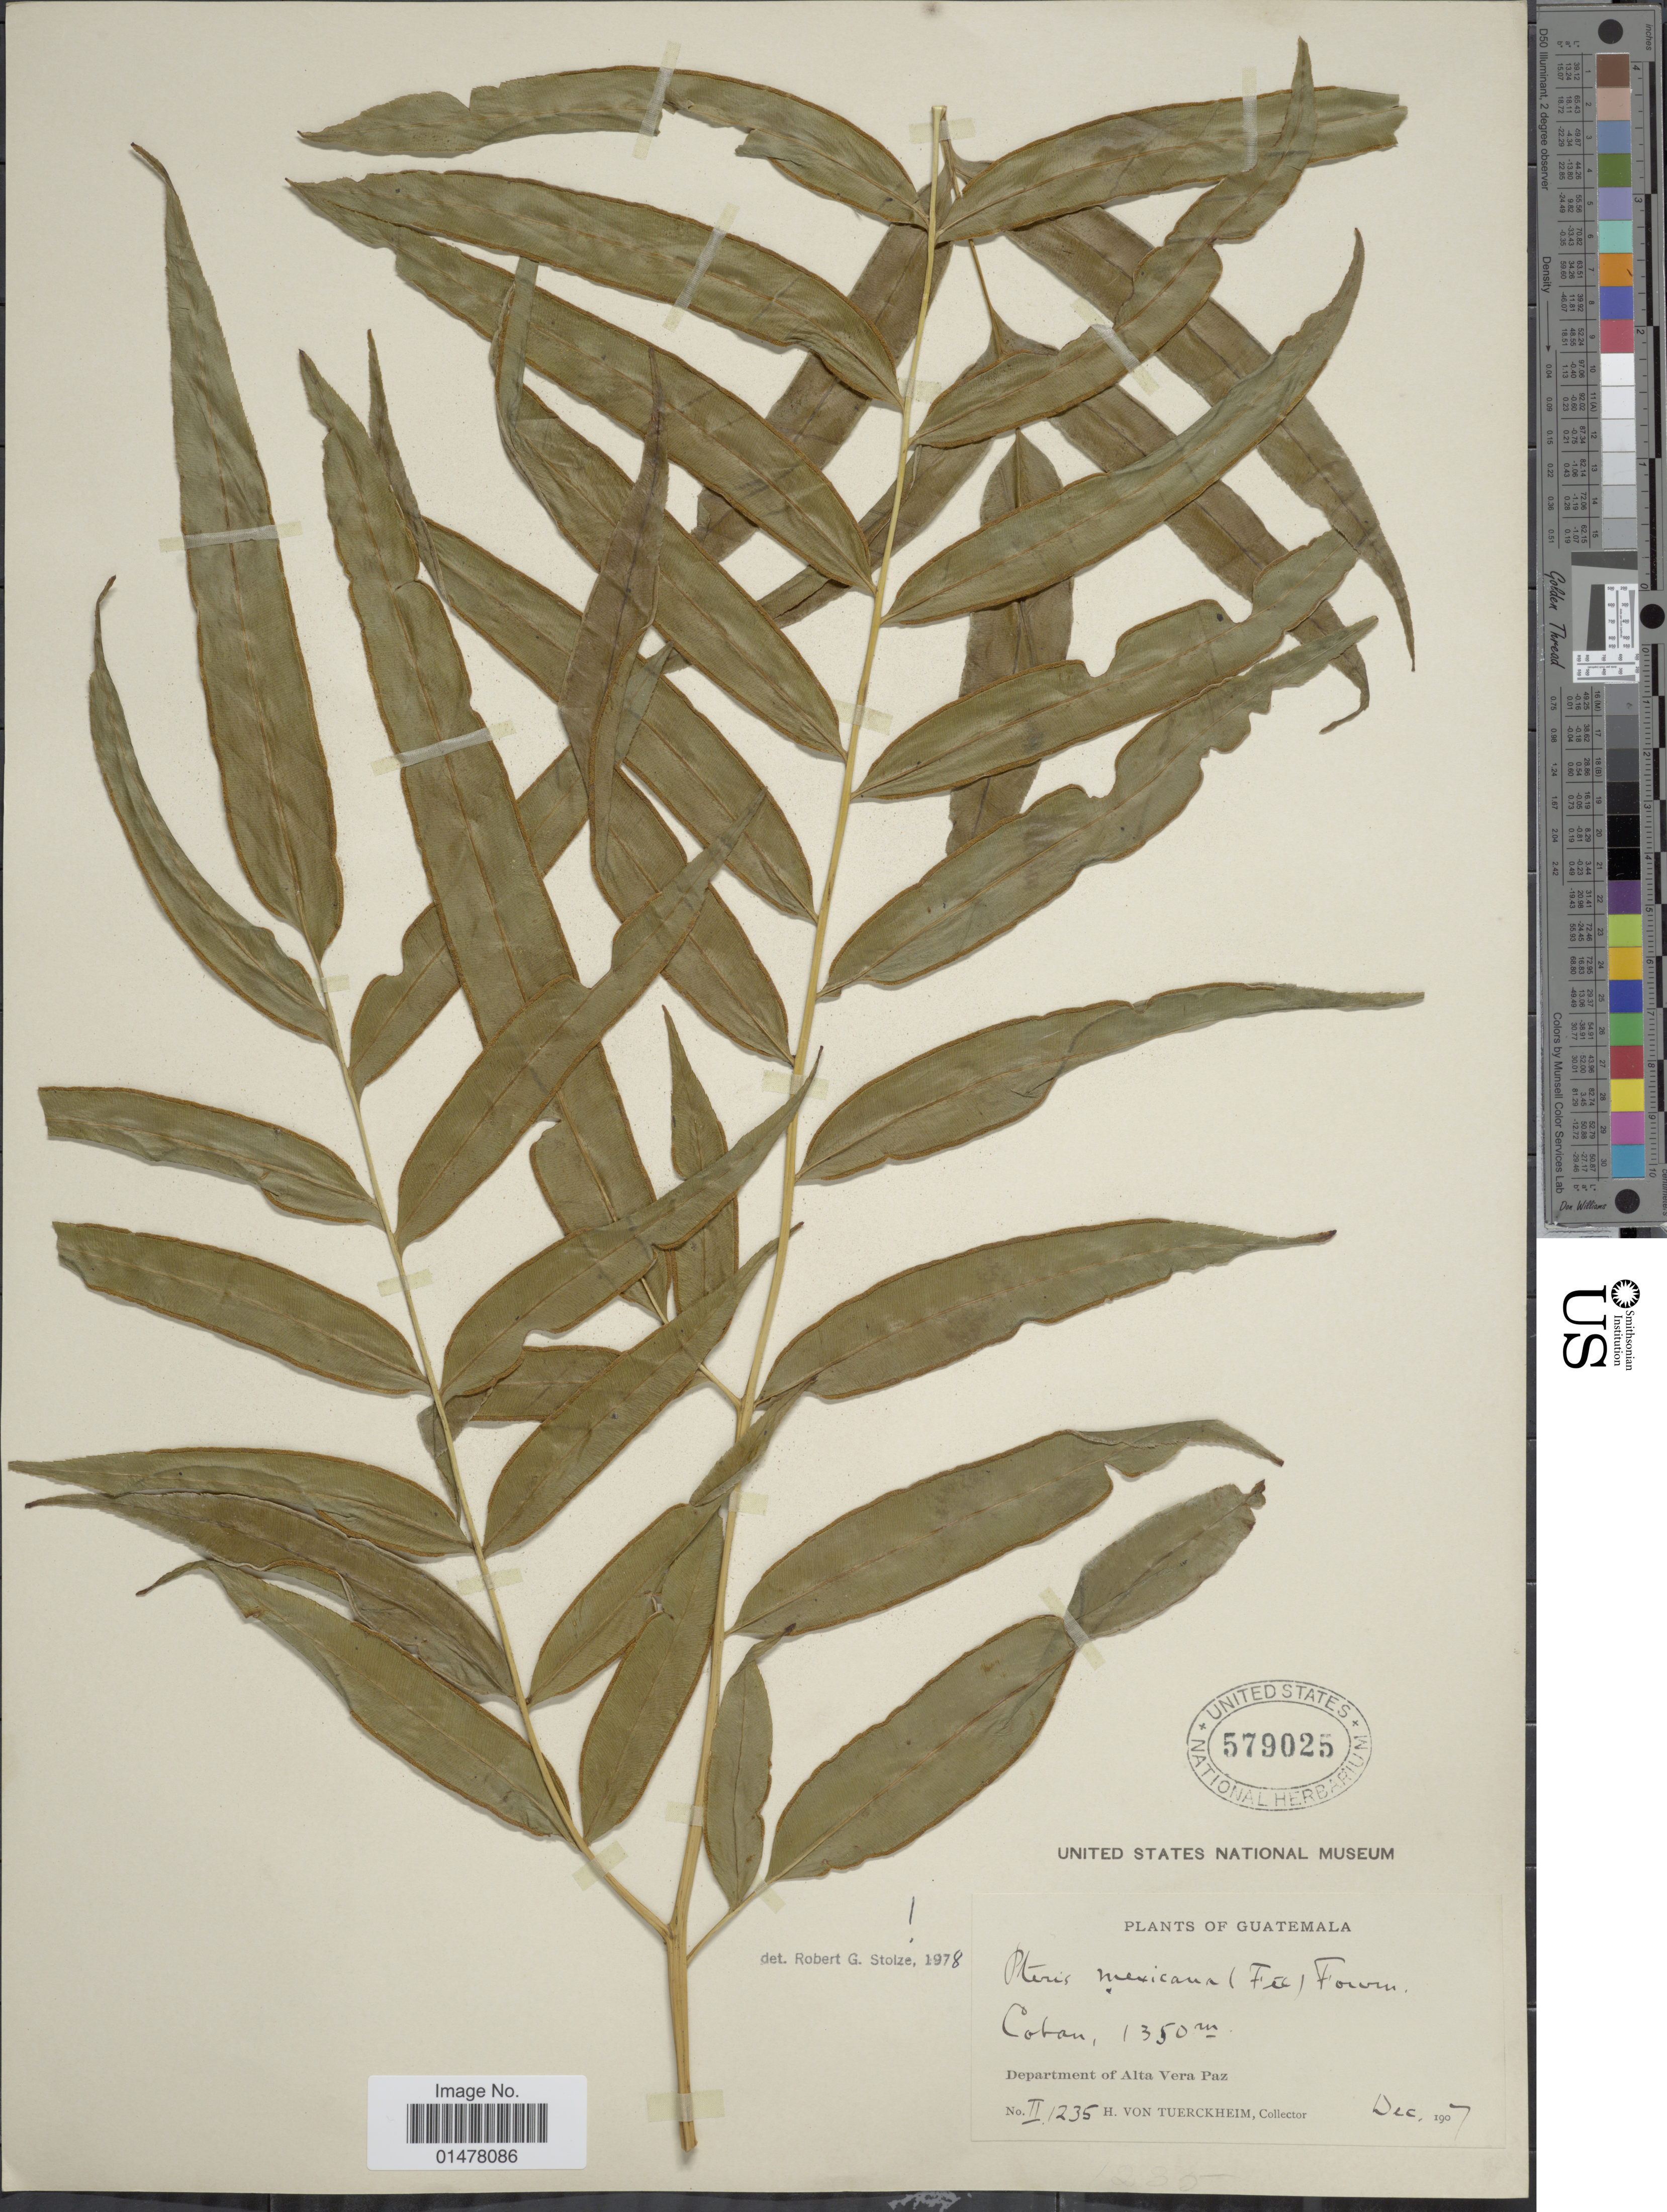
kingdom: Plantae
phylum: Tracheophyta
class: Polypodiopsida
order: Polypodiales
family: Pteridaceae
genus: Pteris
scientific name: Pteris pulchra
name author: Schltdl. & Cham.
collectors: H. von Tuerckheim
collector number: II1235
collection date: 1907-12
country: Guatemala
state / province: Alta Verapaz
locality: Plants of Guatemala, Coban, Department of Alta Vera Paz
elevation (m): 1350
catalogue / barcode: US 579025